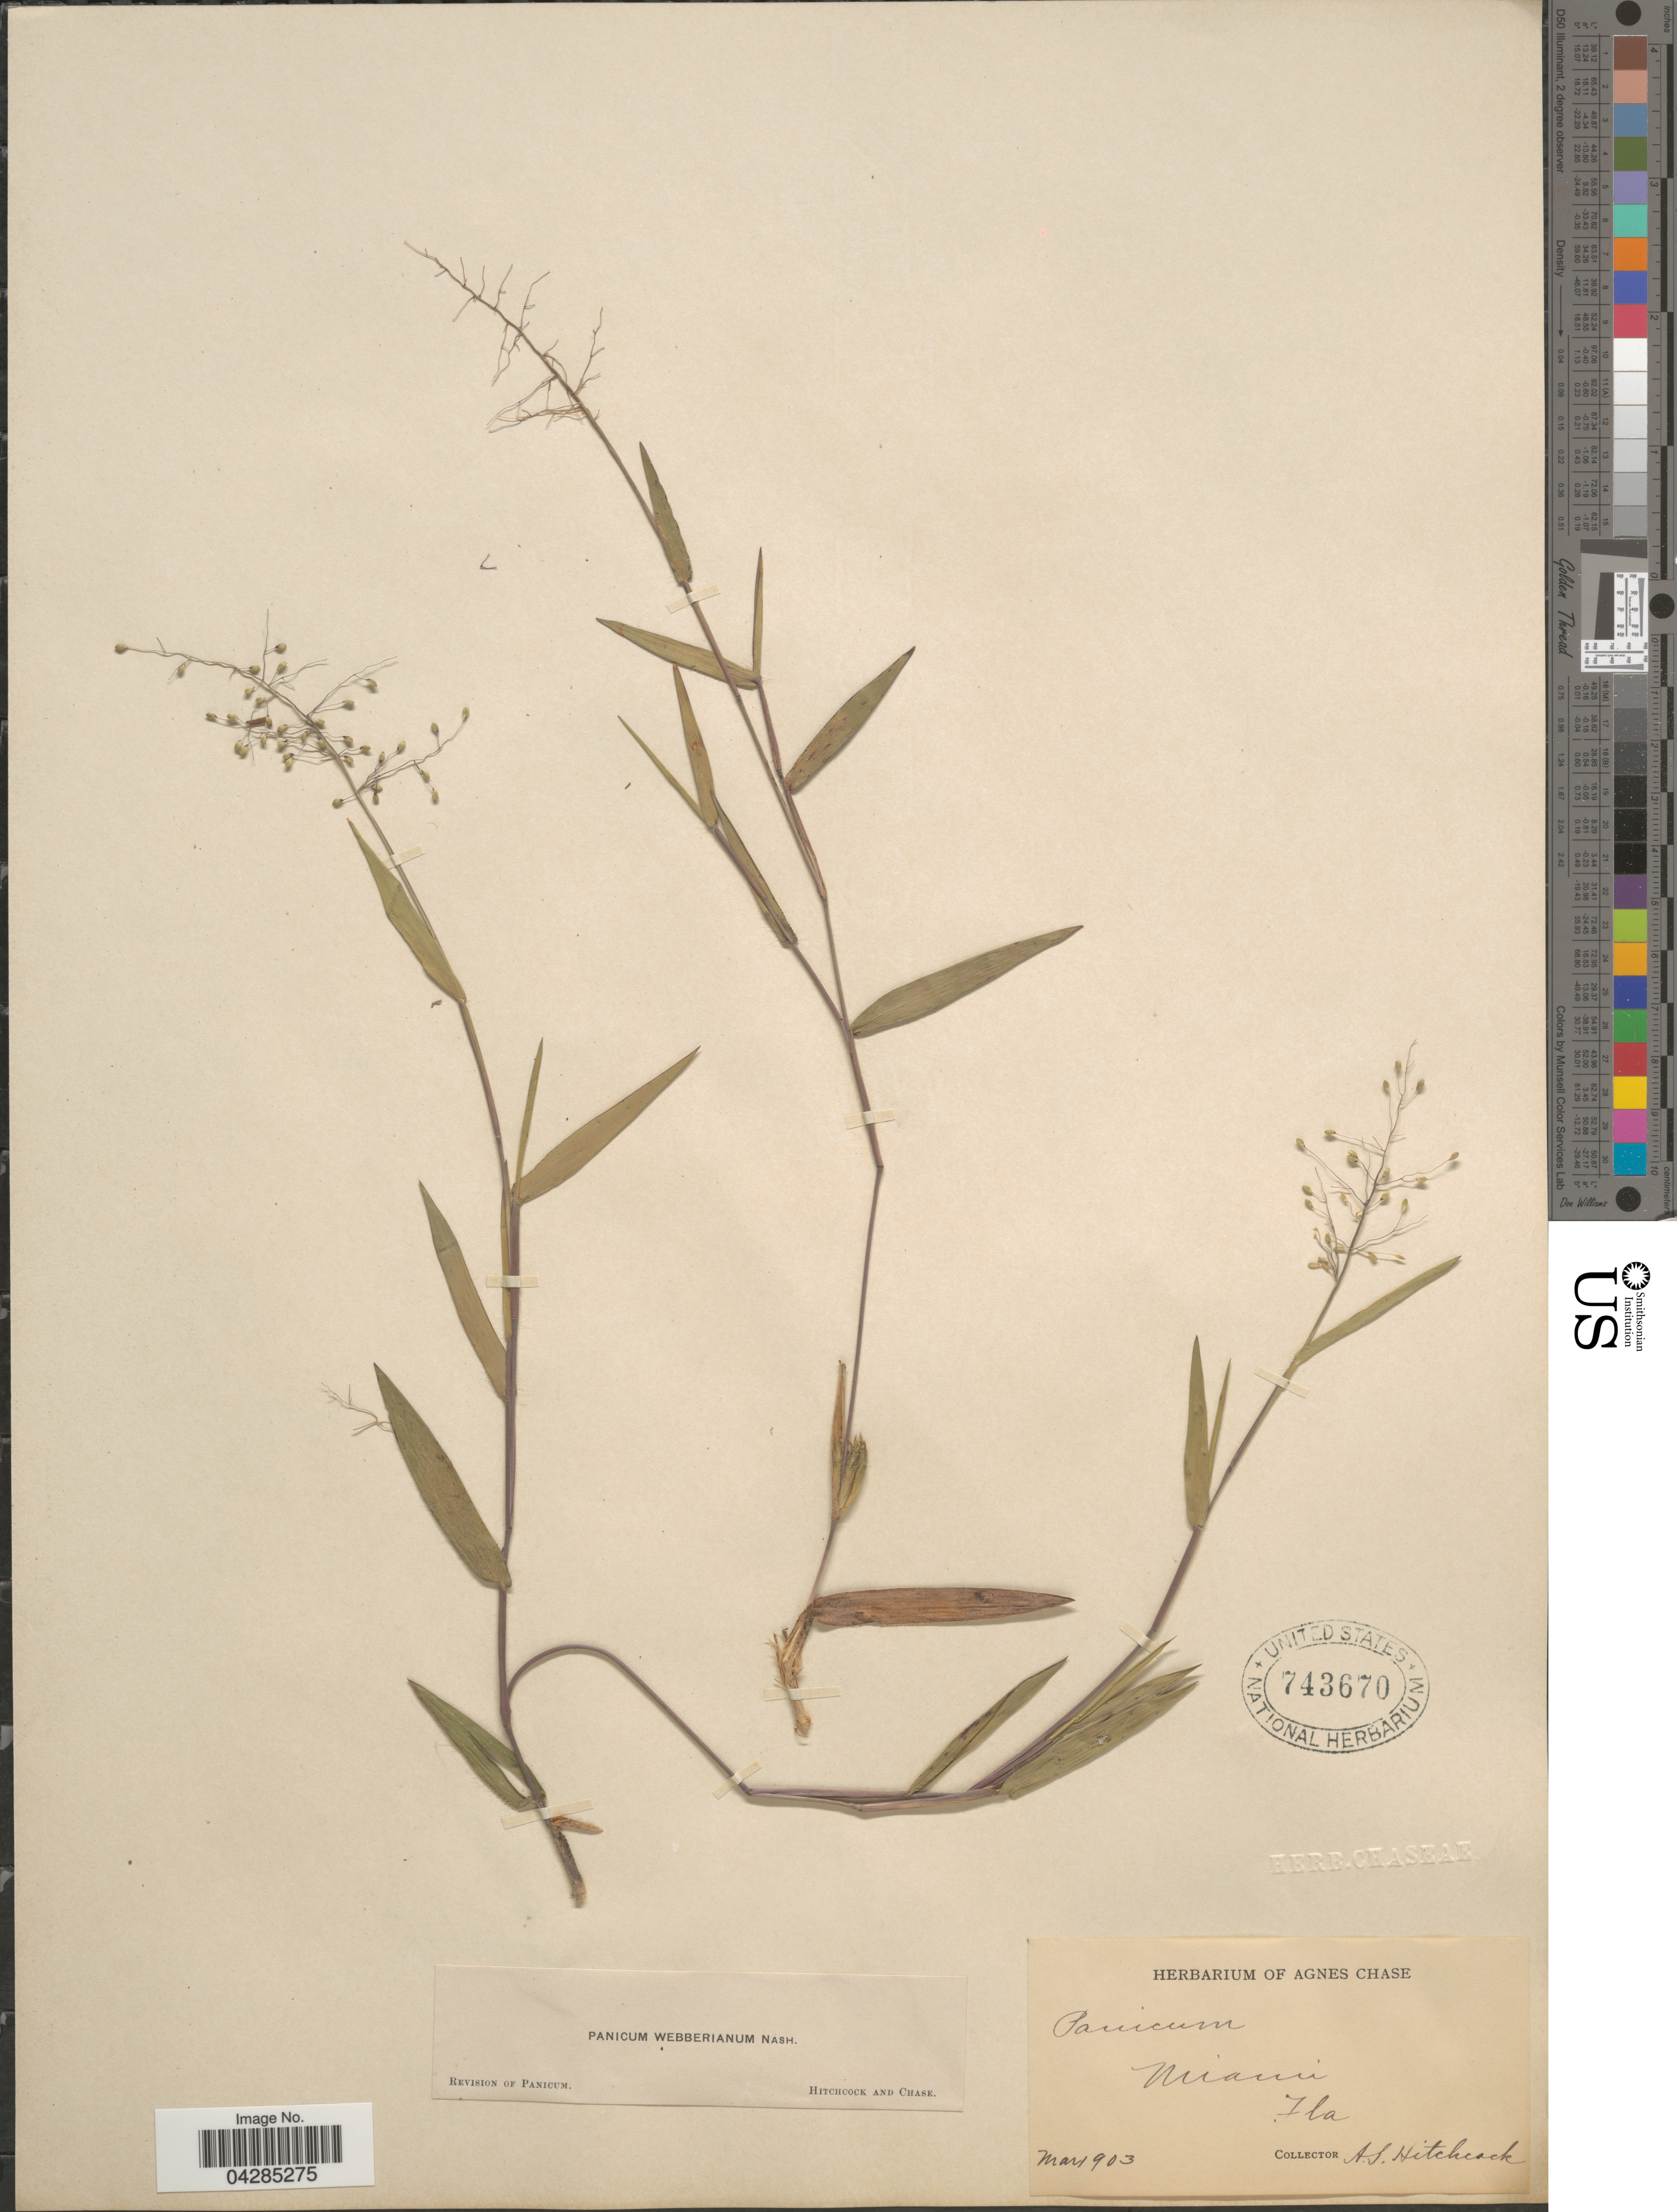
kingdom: Plantae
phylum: Tracheophyta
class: Liliopsida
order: Poales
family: Poaceae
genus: Dichanthelium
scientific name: Dichanthelium portoricense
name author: (Desv. ex Ham.) B.F. Hansen & Wunderlin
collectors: A. S. Hitchcock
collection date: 1903-03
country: United States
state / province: Florida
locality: Miami.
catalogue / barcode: US 743670